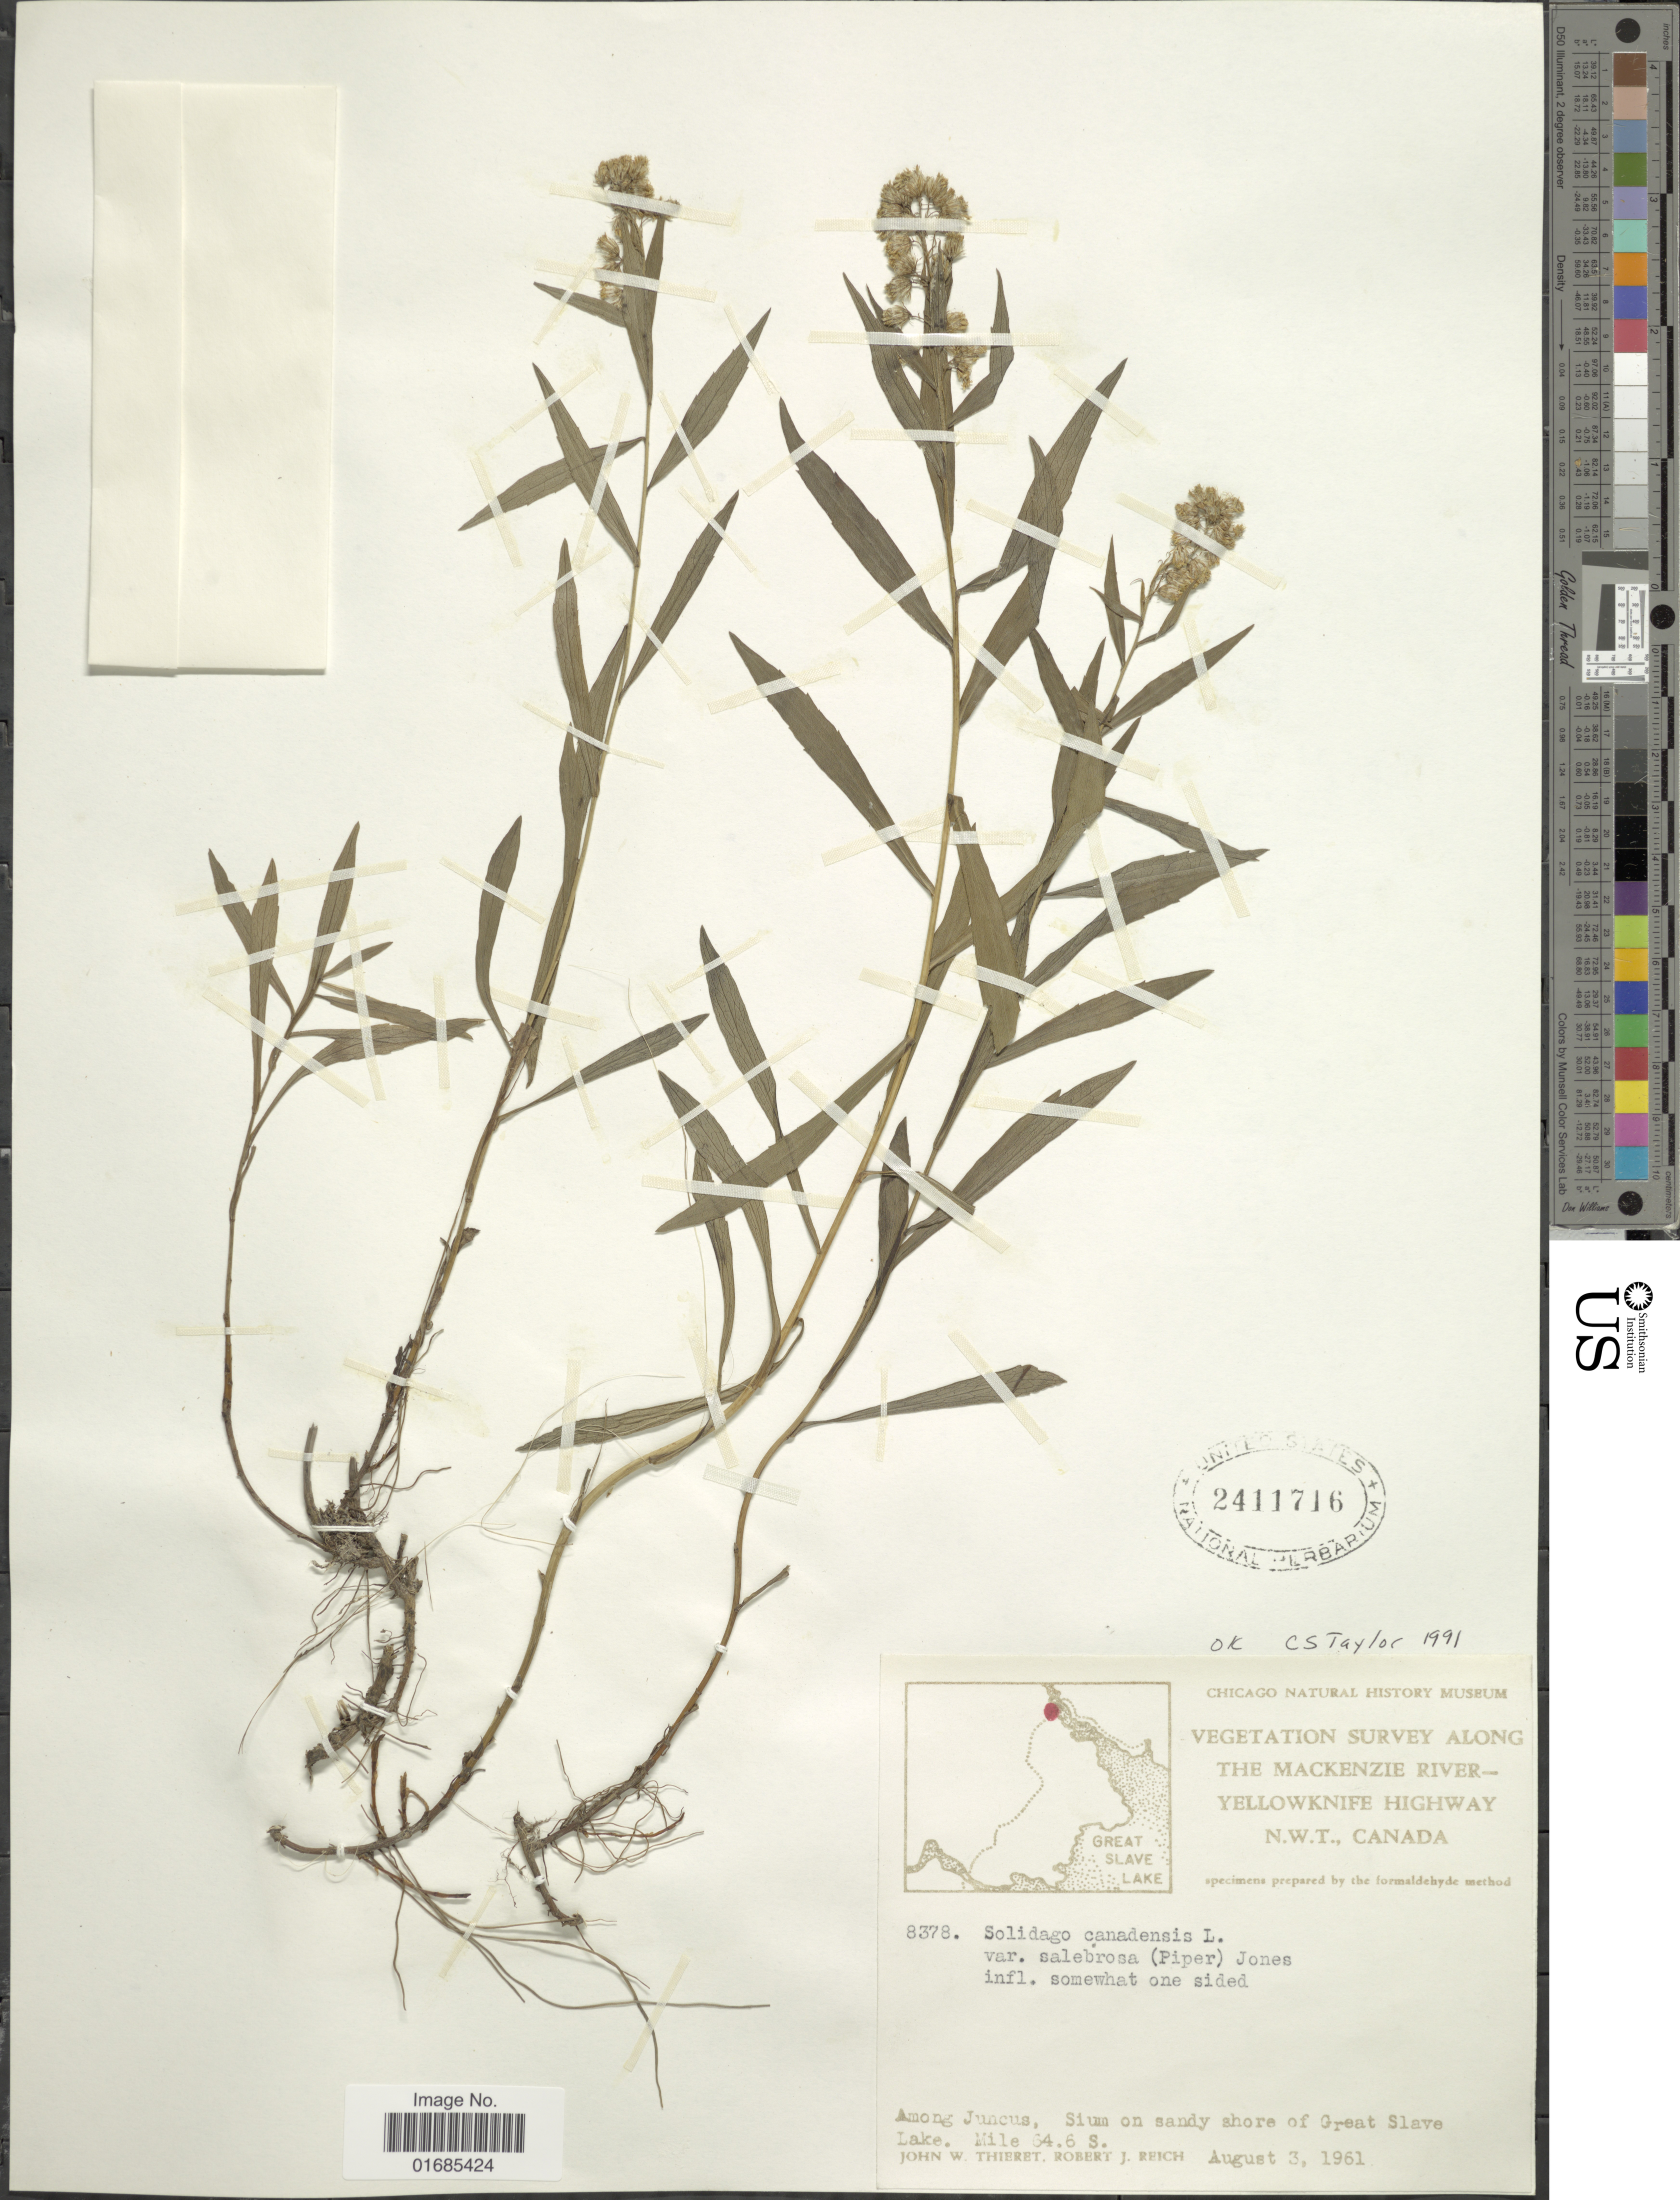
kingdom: Plantae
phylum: Tracheophyta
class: Magnoliopsida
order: Asterales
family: Asteraceae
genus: Solidago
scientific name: Solidago canadensis var. salebrosa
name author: (Piper) M.E. Jones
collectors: J. W. Thieret & R. Reich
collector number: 8378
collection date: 1961-08-03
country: Canada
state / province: Northwest Territories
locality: Along the Mackenzie River-Yellowknife Highway, among Juncus, Sium on sandy shore of Great Slave Lake, Mile 64.6 S.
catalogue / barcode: US 2411716